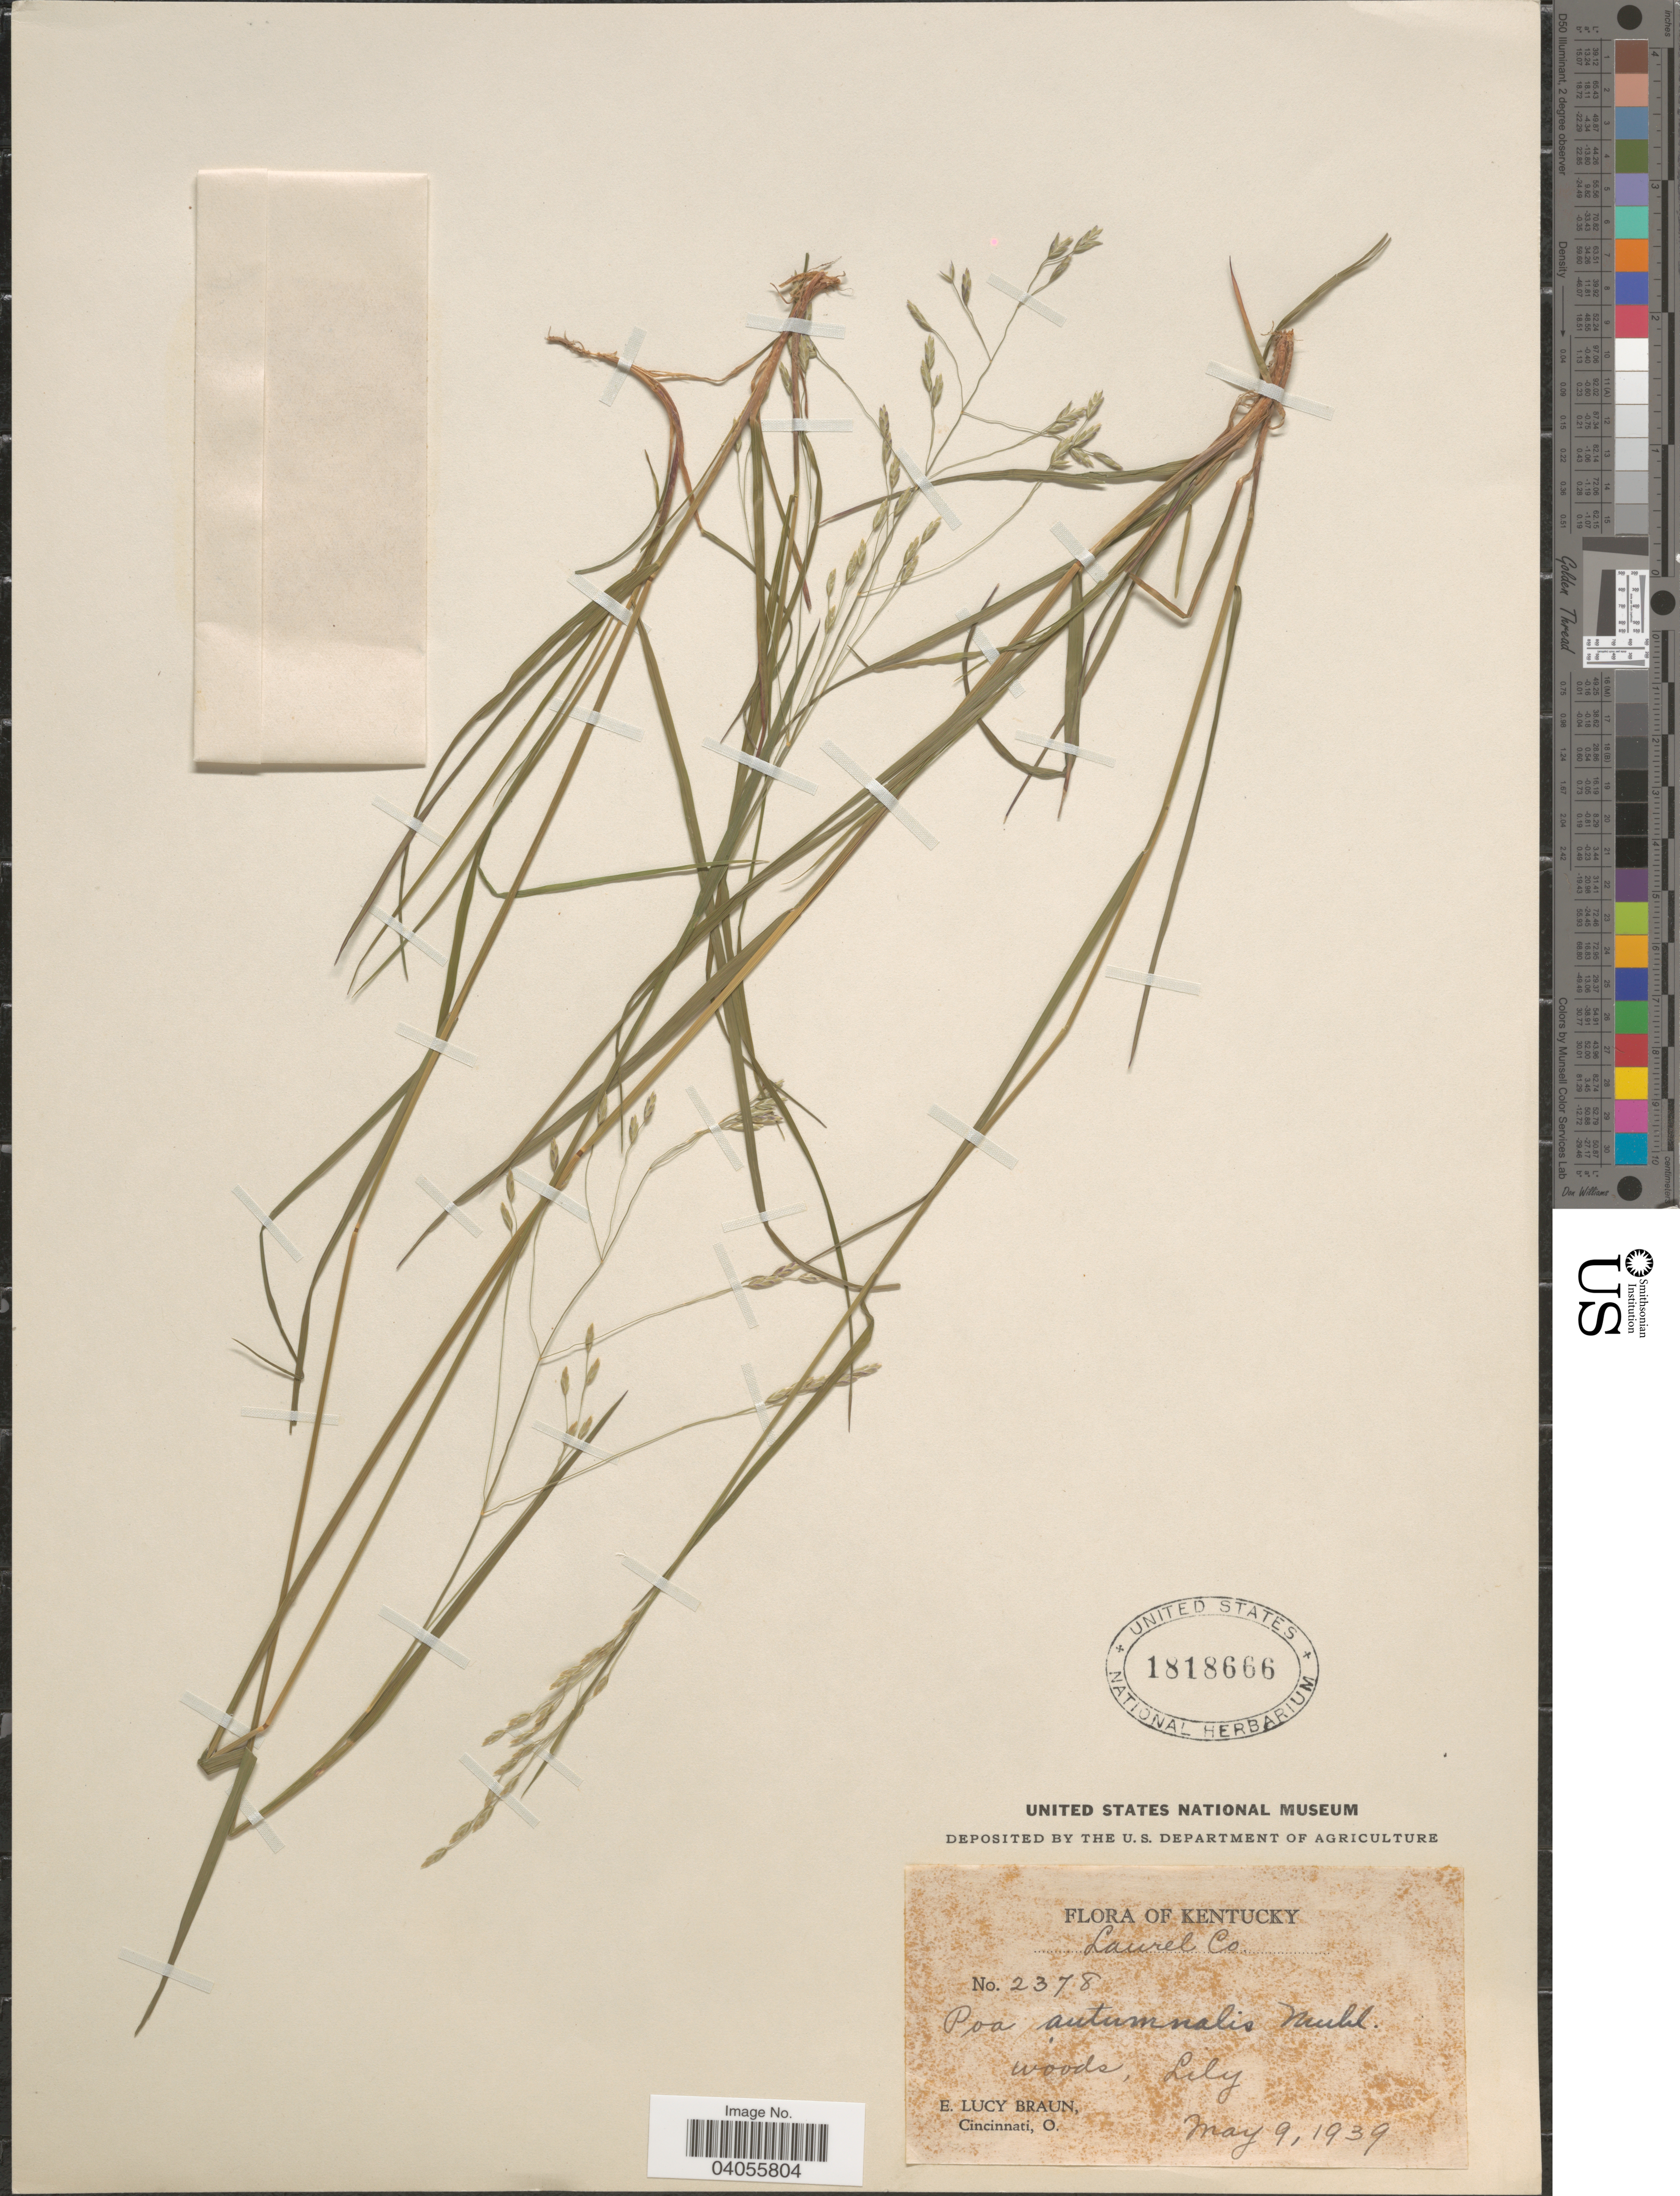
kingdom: Plantae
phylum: Tracheophyta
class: Liliopsida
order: Poales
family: Poaceae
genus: Poa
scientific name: Poa autumnalis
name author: Muhl. ex Elliott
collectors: E. L. Braun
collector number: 2378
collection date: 1939-05-09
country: United States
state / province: Kentucky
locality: Laurel Co. Lily.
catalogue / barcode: US 1818666